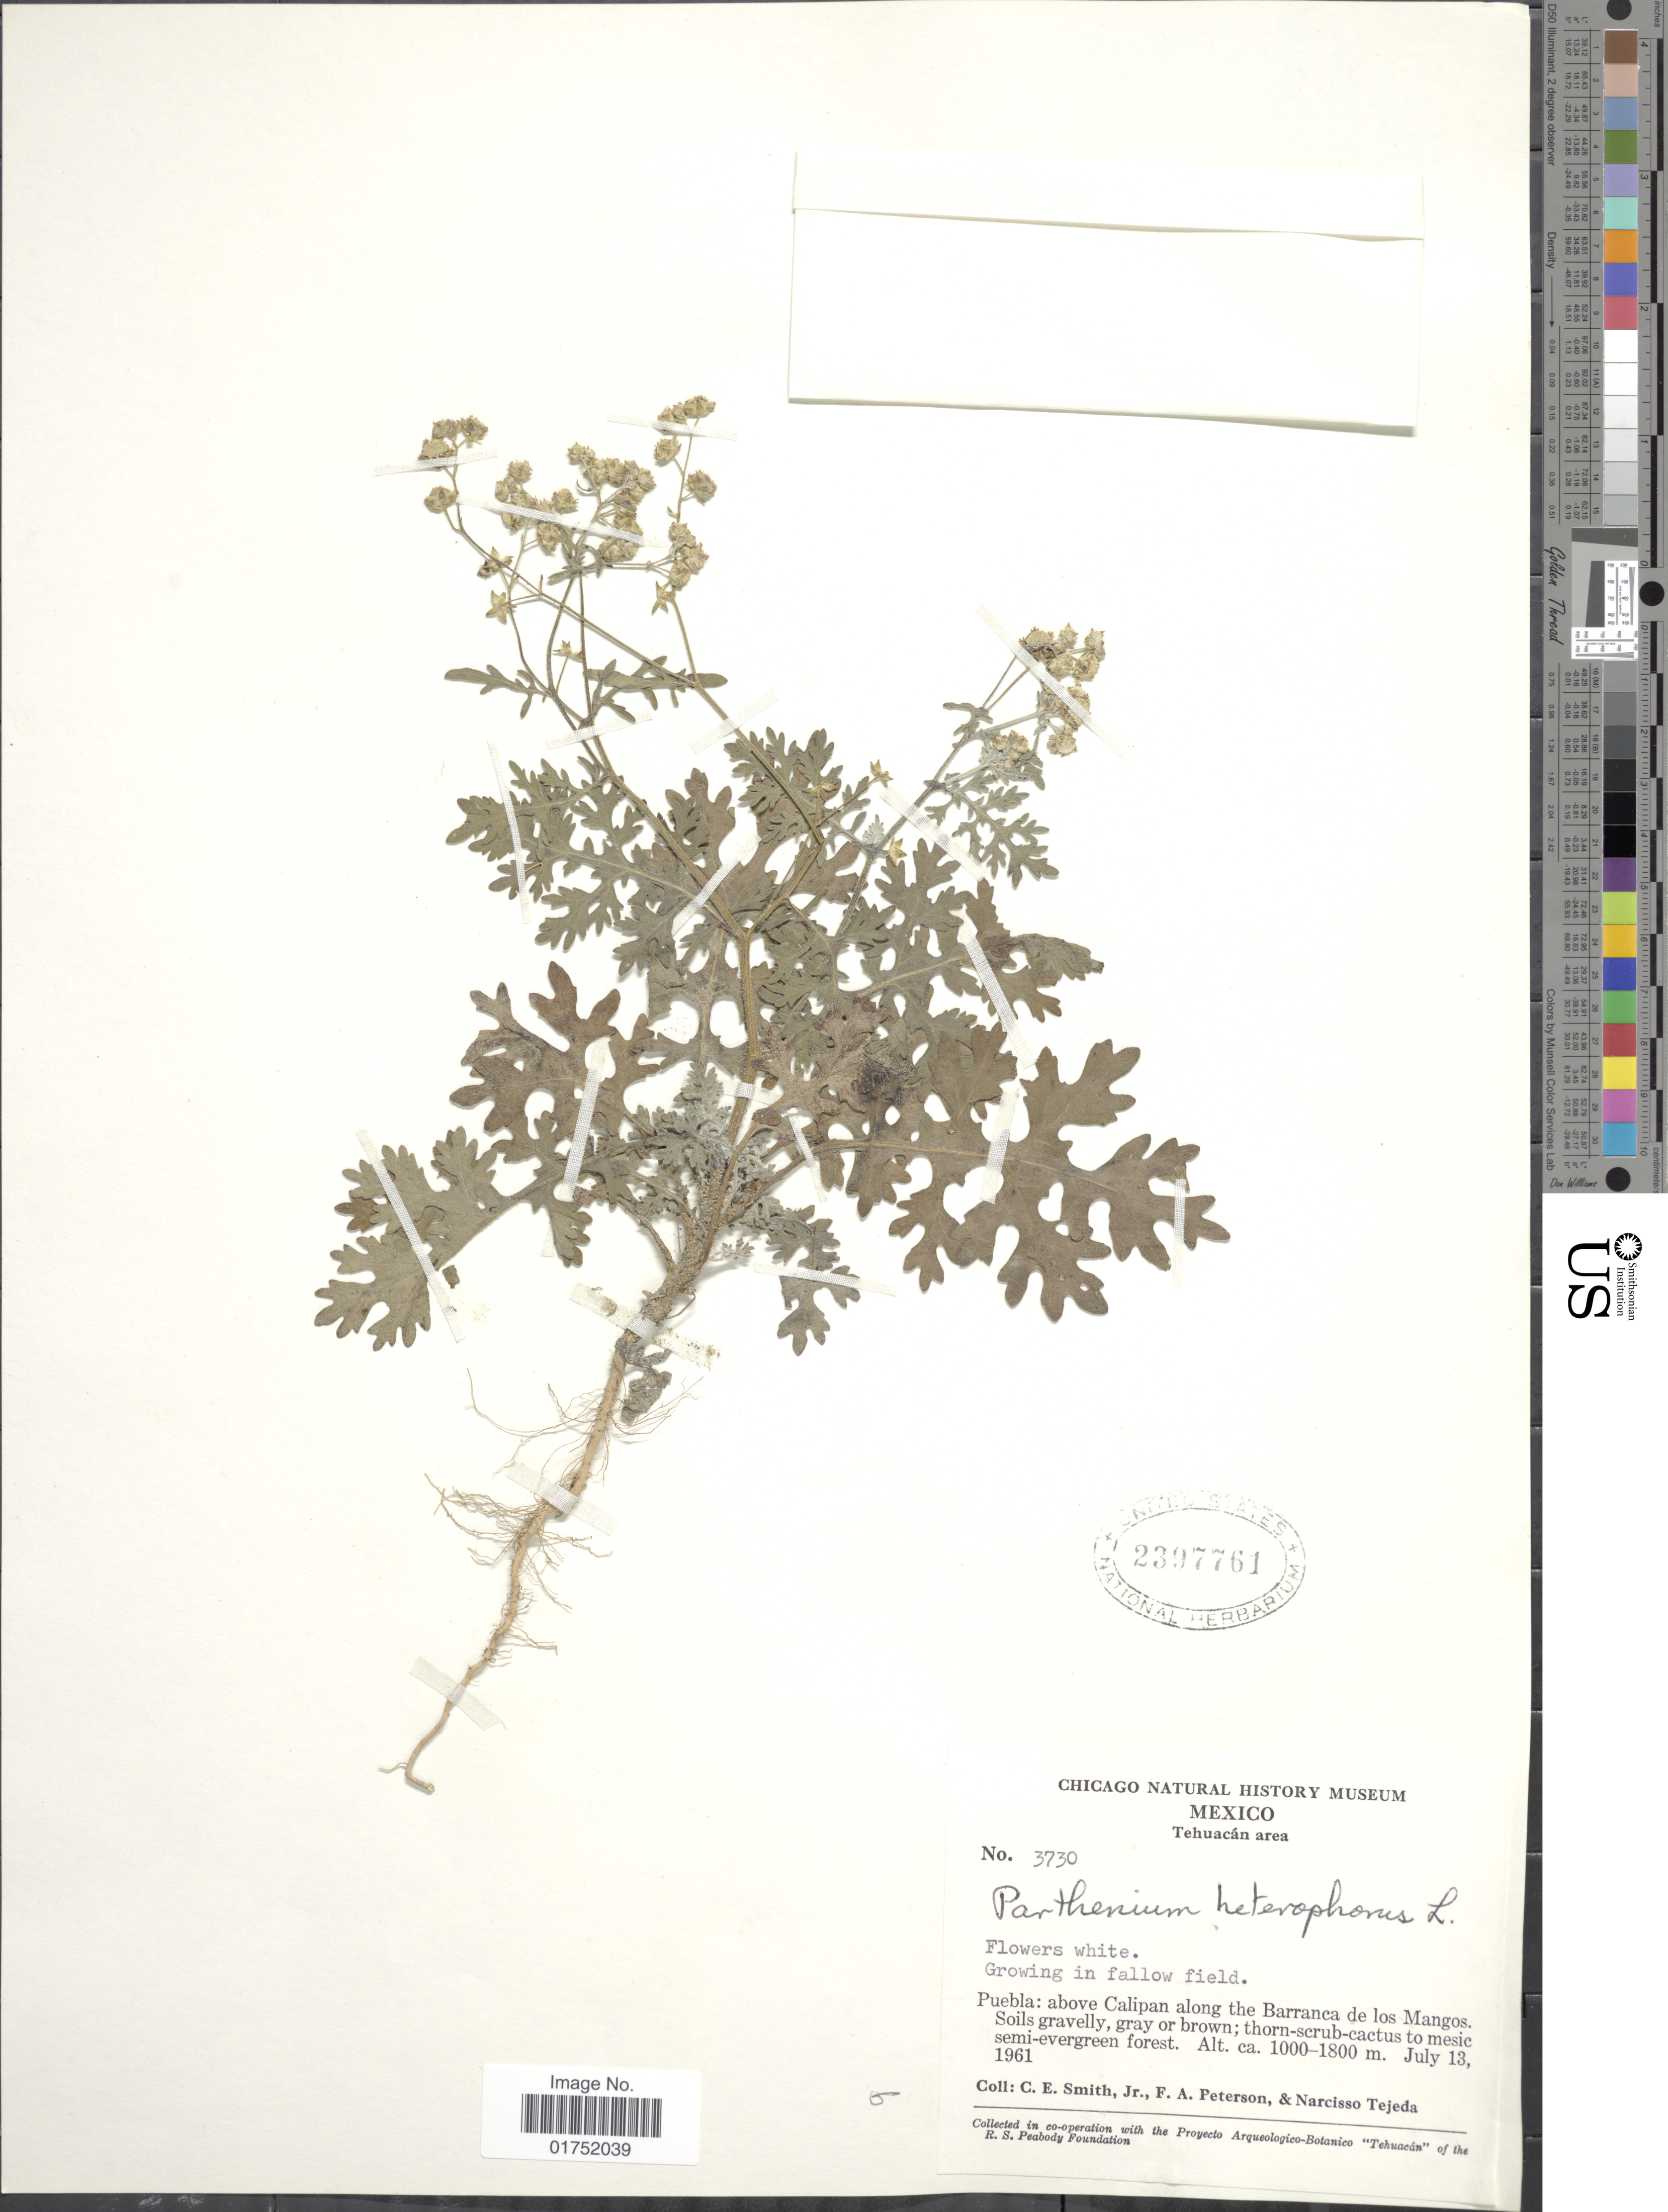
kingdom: Plantae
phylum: Tracheophyta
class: Magnoliopsida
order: Asterales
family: Asteraceae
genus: Parthenium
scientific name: Parthenium bipinnatifidum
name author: (Ortega) Rollins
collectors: C. E. Smith Jr., F. A. Peterson & N. Tejeda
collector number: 3730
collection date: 1961-07-13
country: Mexico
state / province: Puebla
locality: Tehuacan Area, above Calipan along the Barranca de los Mangos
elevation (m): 1000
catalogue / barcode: US 2397761